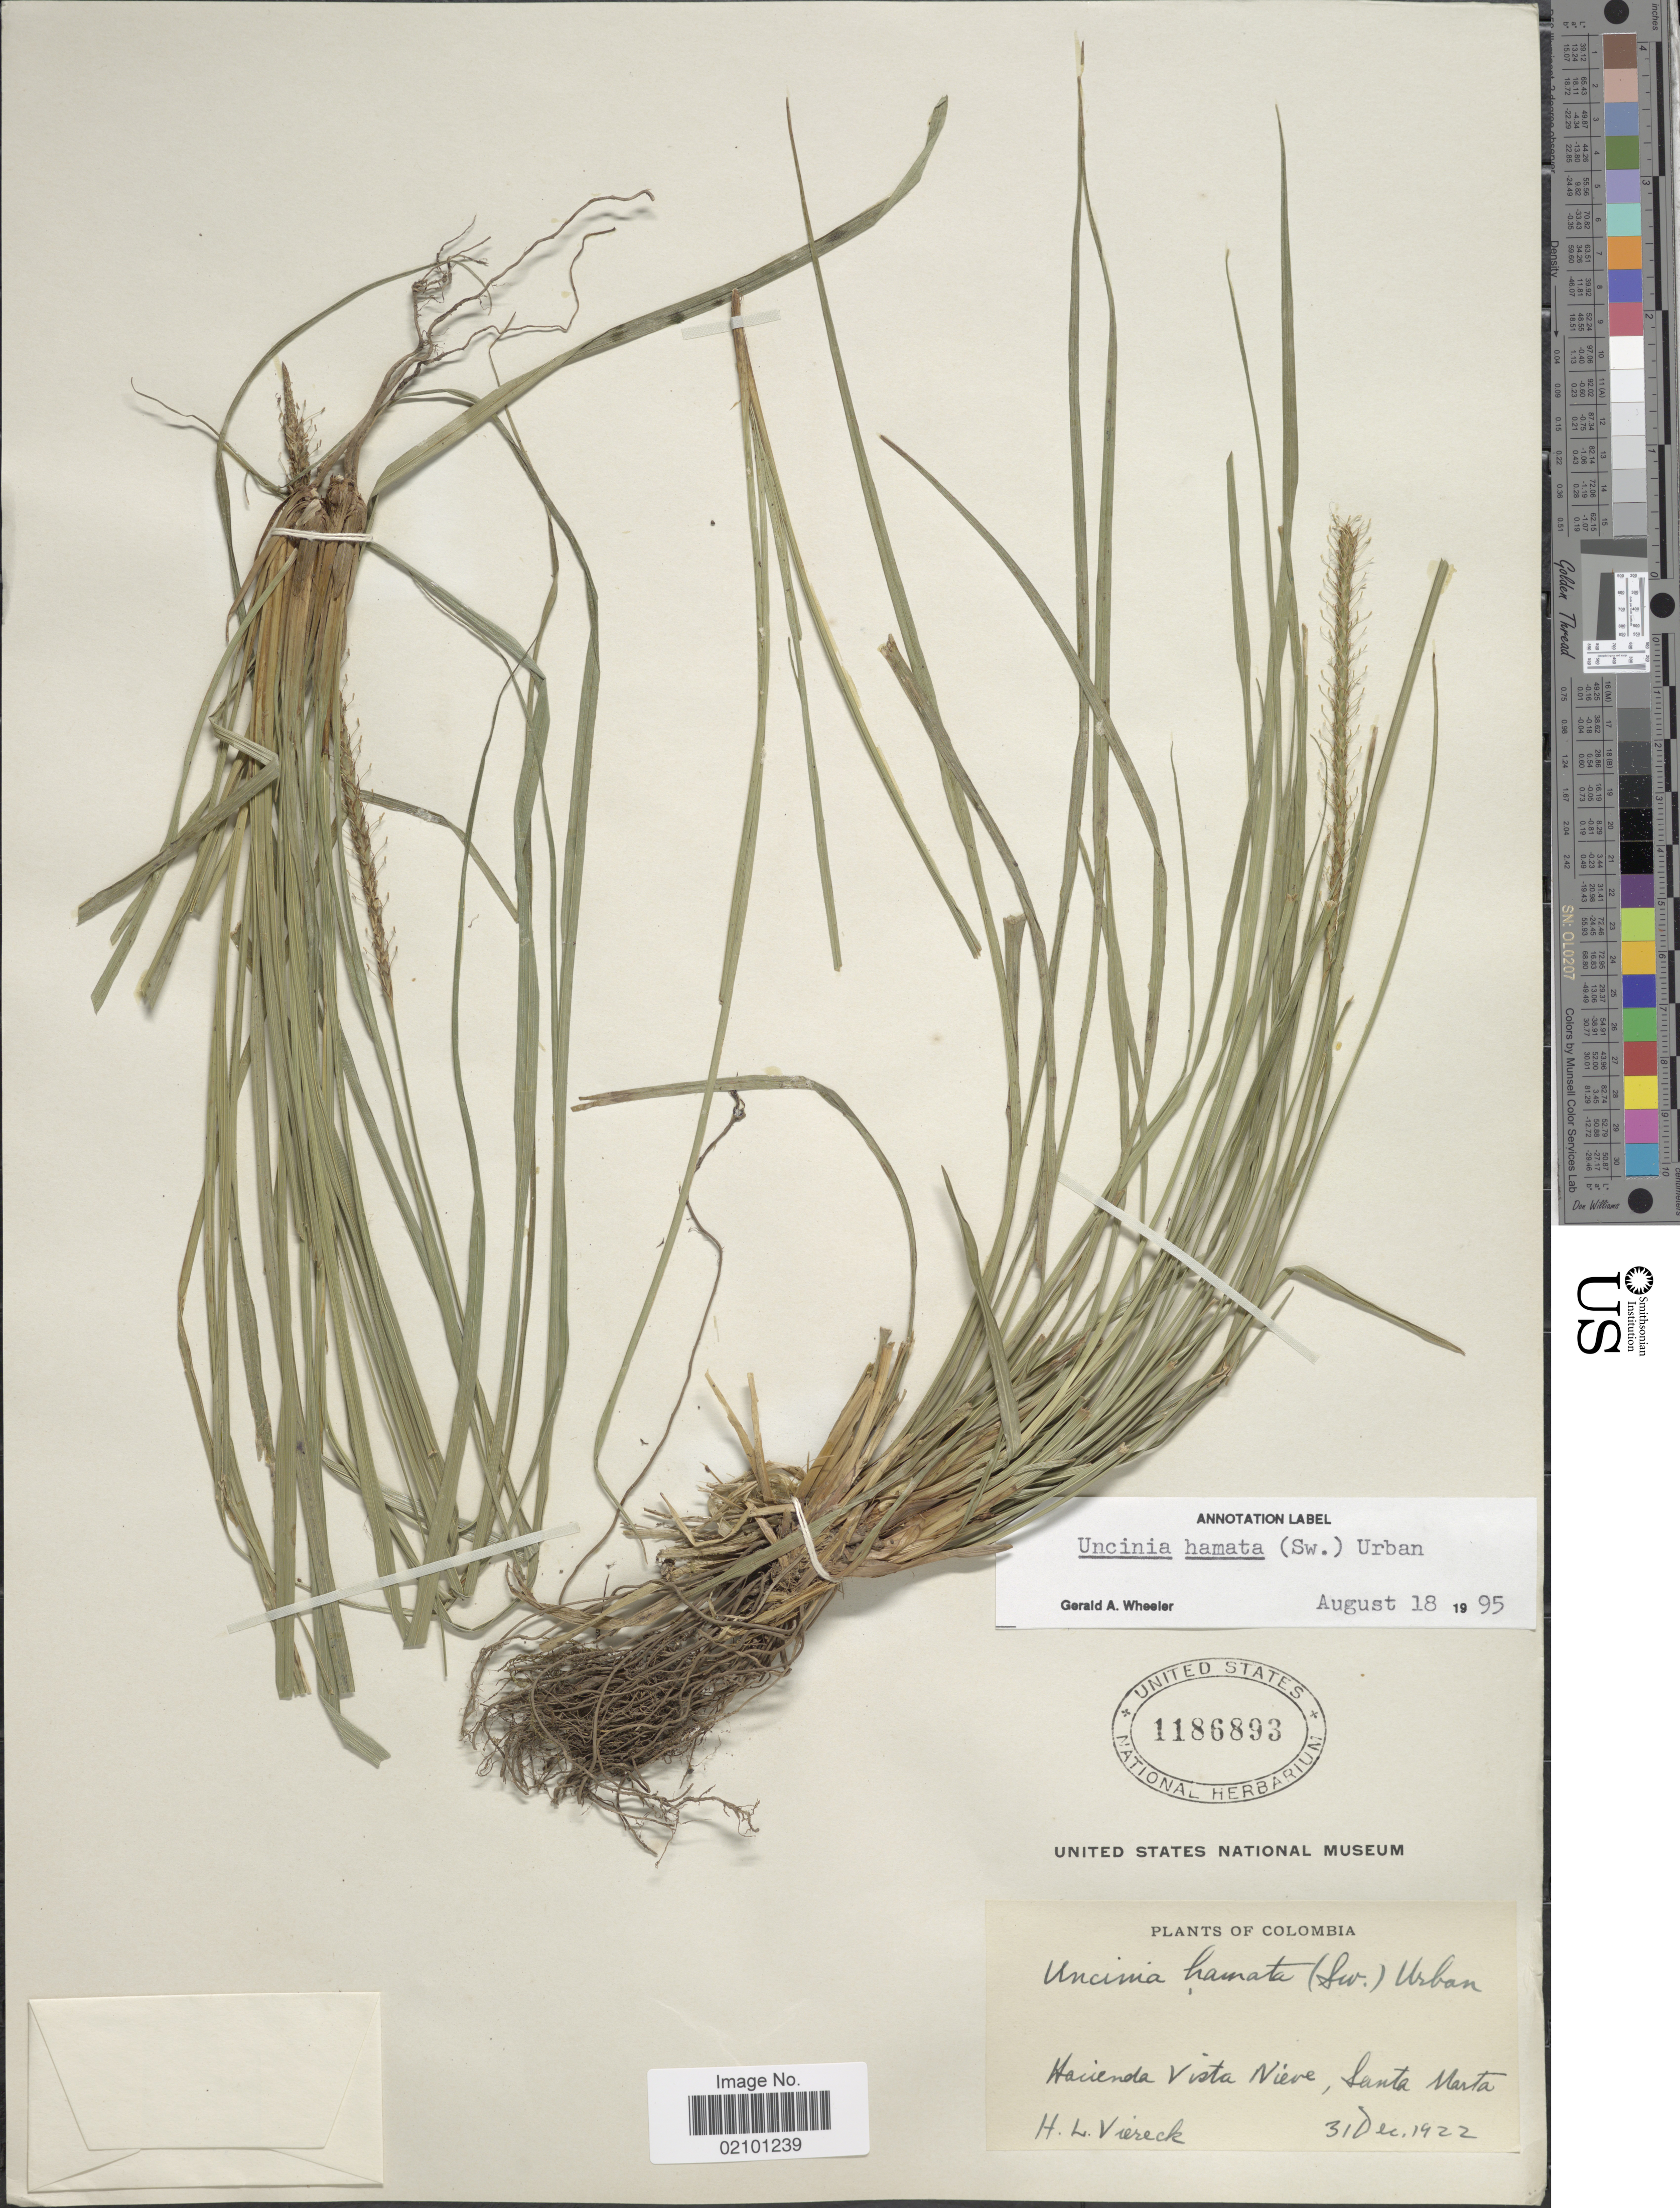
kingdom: Plantae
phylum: Tracheophyta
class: Liliopsida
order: Poales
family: Cyperaceae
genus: Carex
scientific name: Carex hamata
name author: Sw.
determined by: Strong, M. T., (US), Smithsonian Institution - National Museum of Natural History (UNITED STATES)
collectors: H. L. Viereck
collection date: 1922-12-31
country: Colombia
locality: Hacienda Vista Nieve, Santa Marta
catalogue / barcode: US 1186893